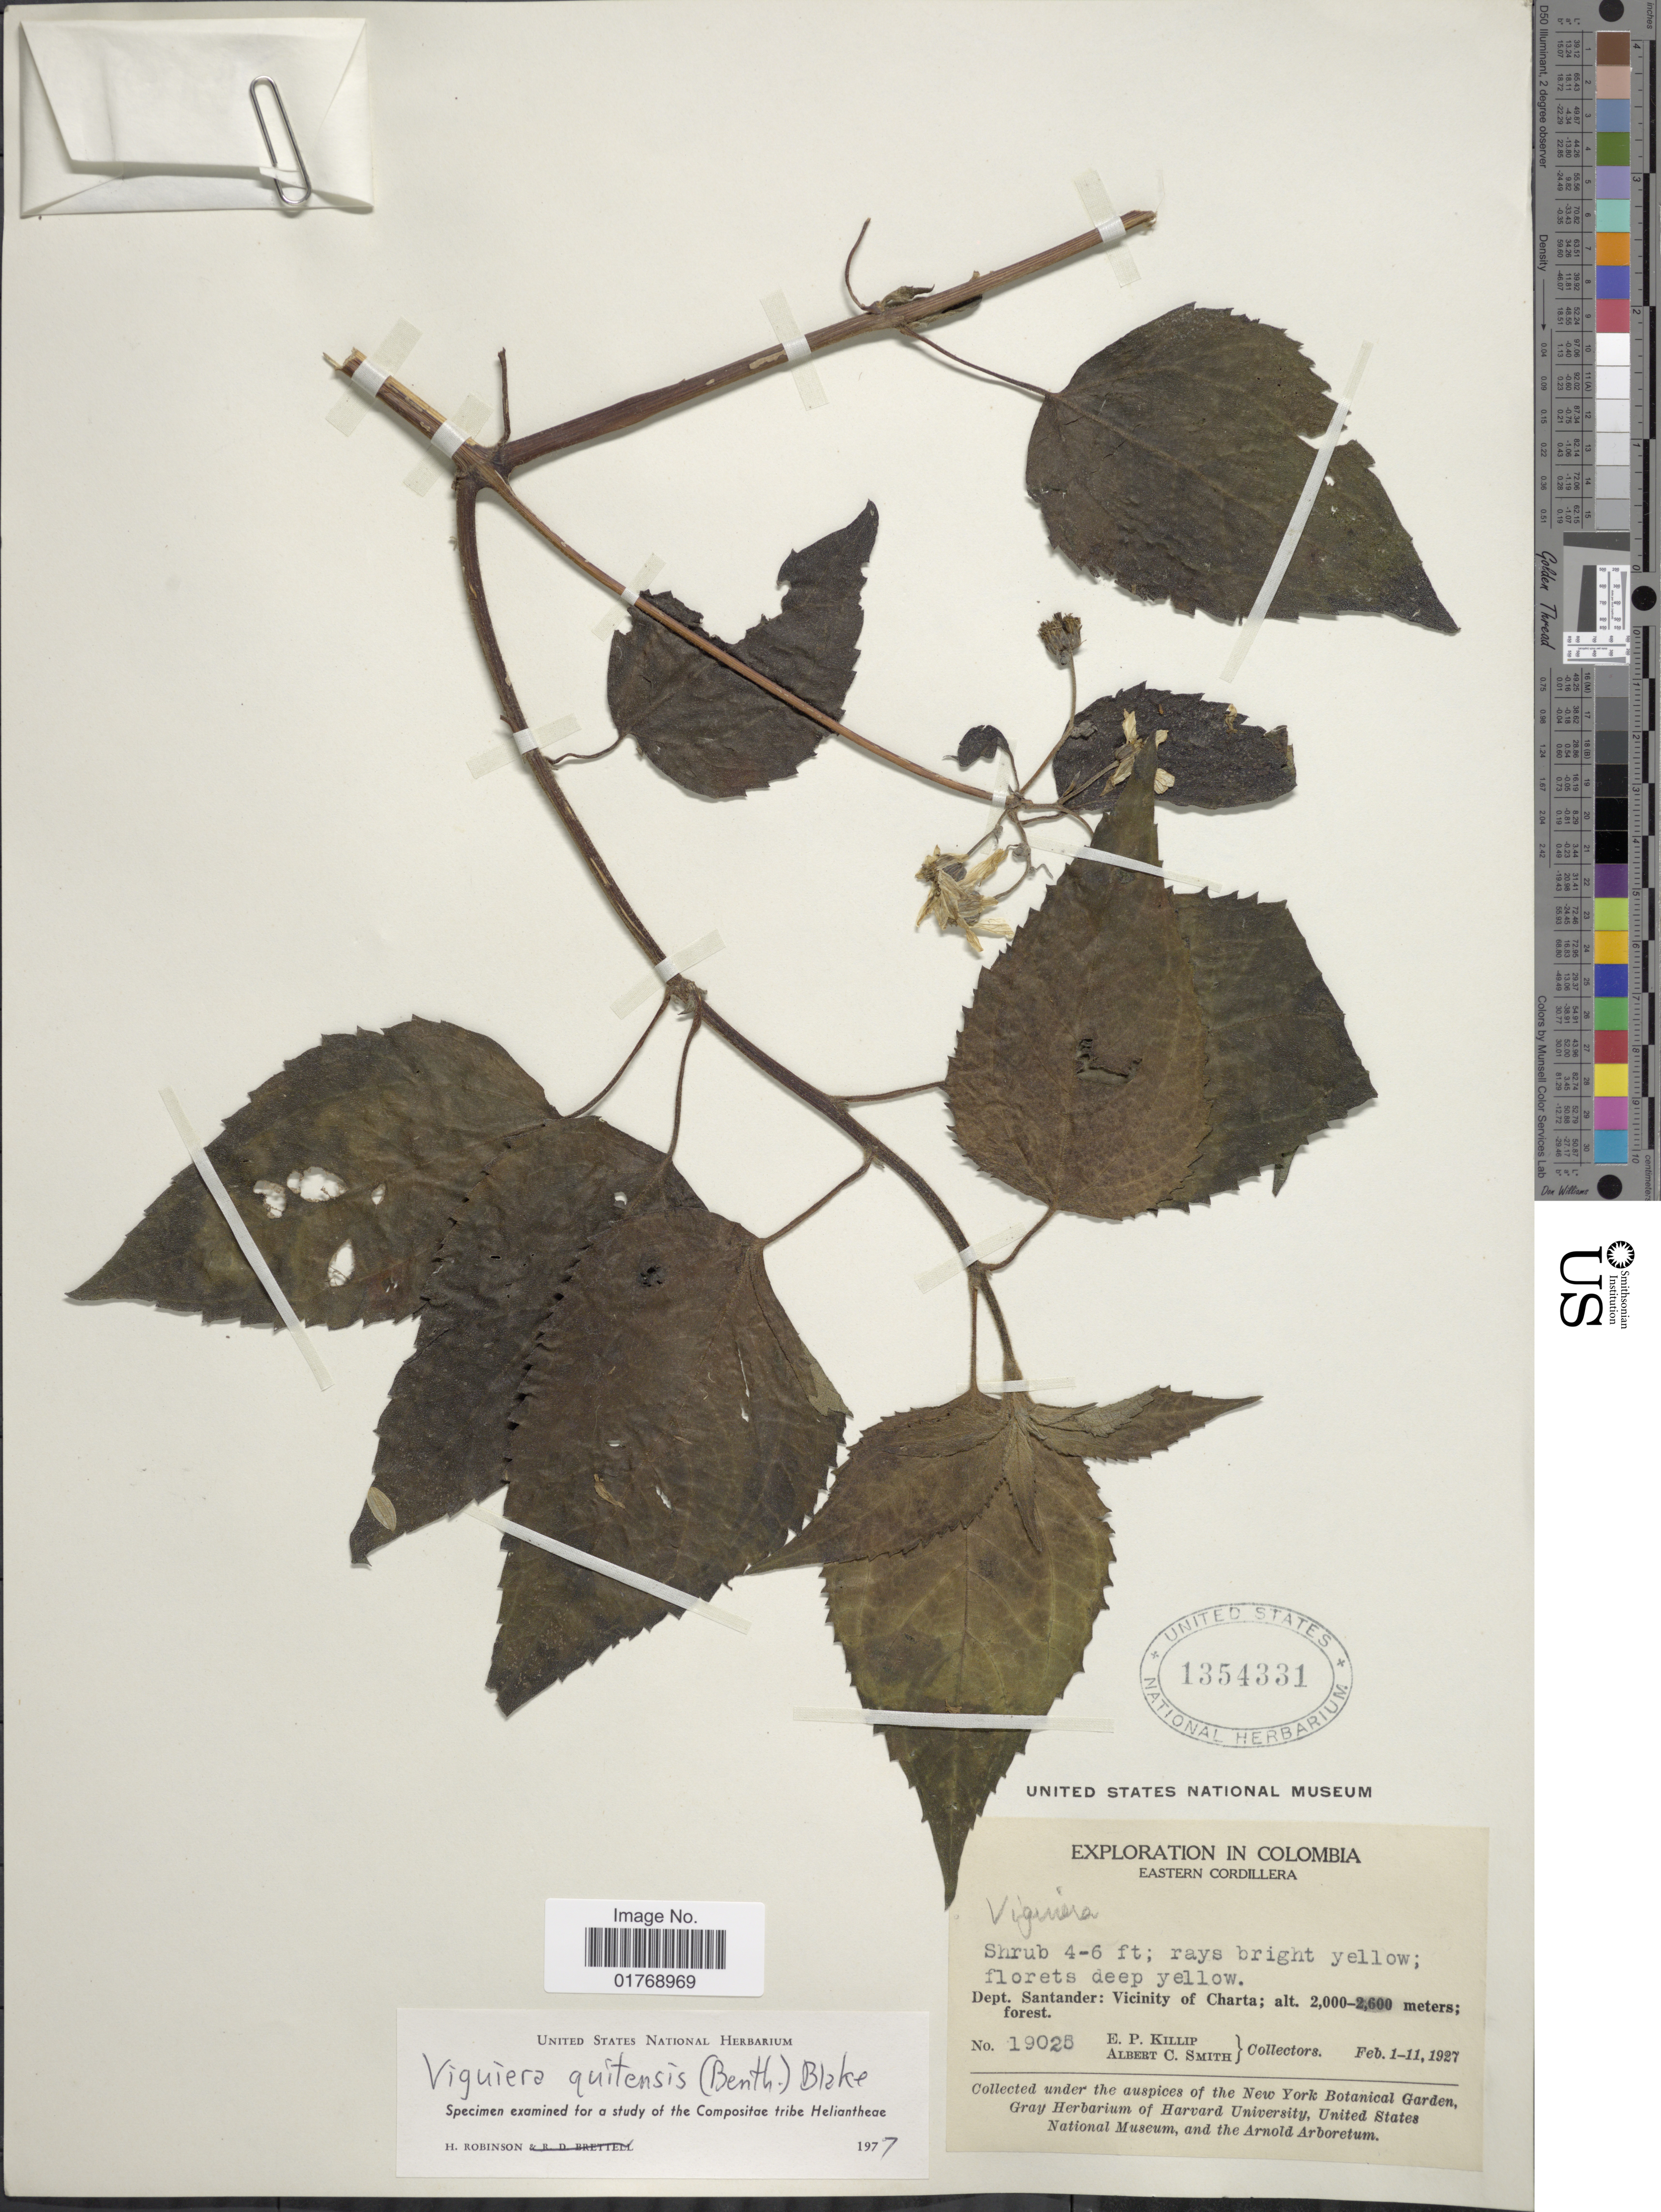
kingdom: Plantae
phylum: Tracheophyta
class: Magnoliopsida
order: Asterales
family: Asteraceae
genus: Viguiera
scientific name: Viguiera quitensis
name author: (Benth.) S.F. Blake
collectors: E. P. Killip & A. C. Smith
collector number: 19025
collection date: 1927-02-01/1927-02-11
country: Colombia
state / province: Santander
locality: Eastern Cordillera. Dept. Santander: Vicinity of Charta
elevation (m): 2000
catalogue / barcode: US 1354331